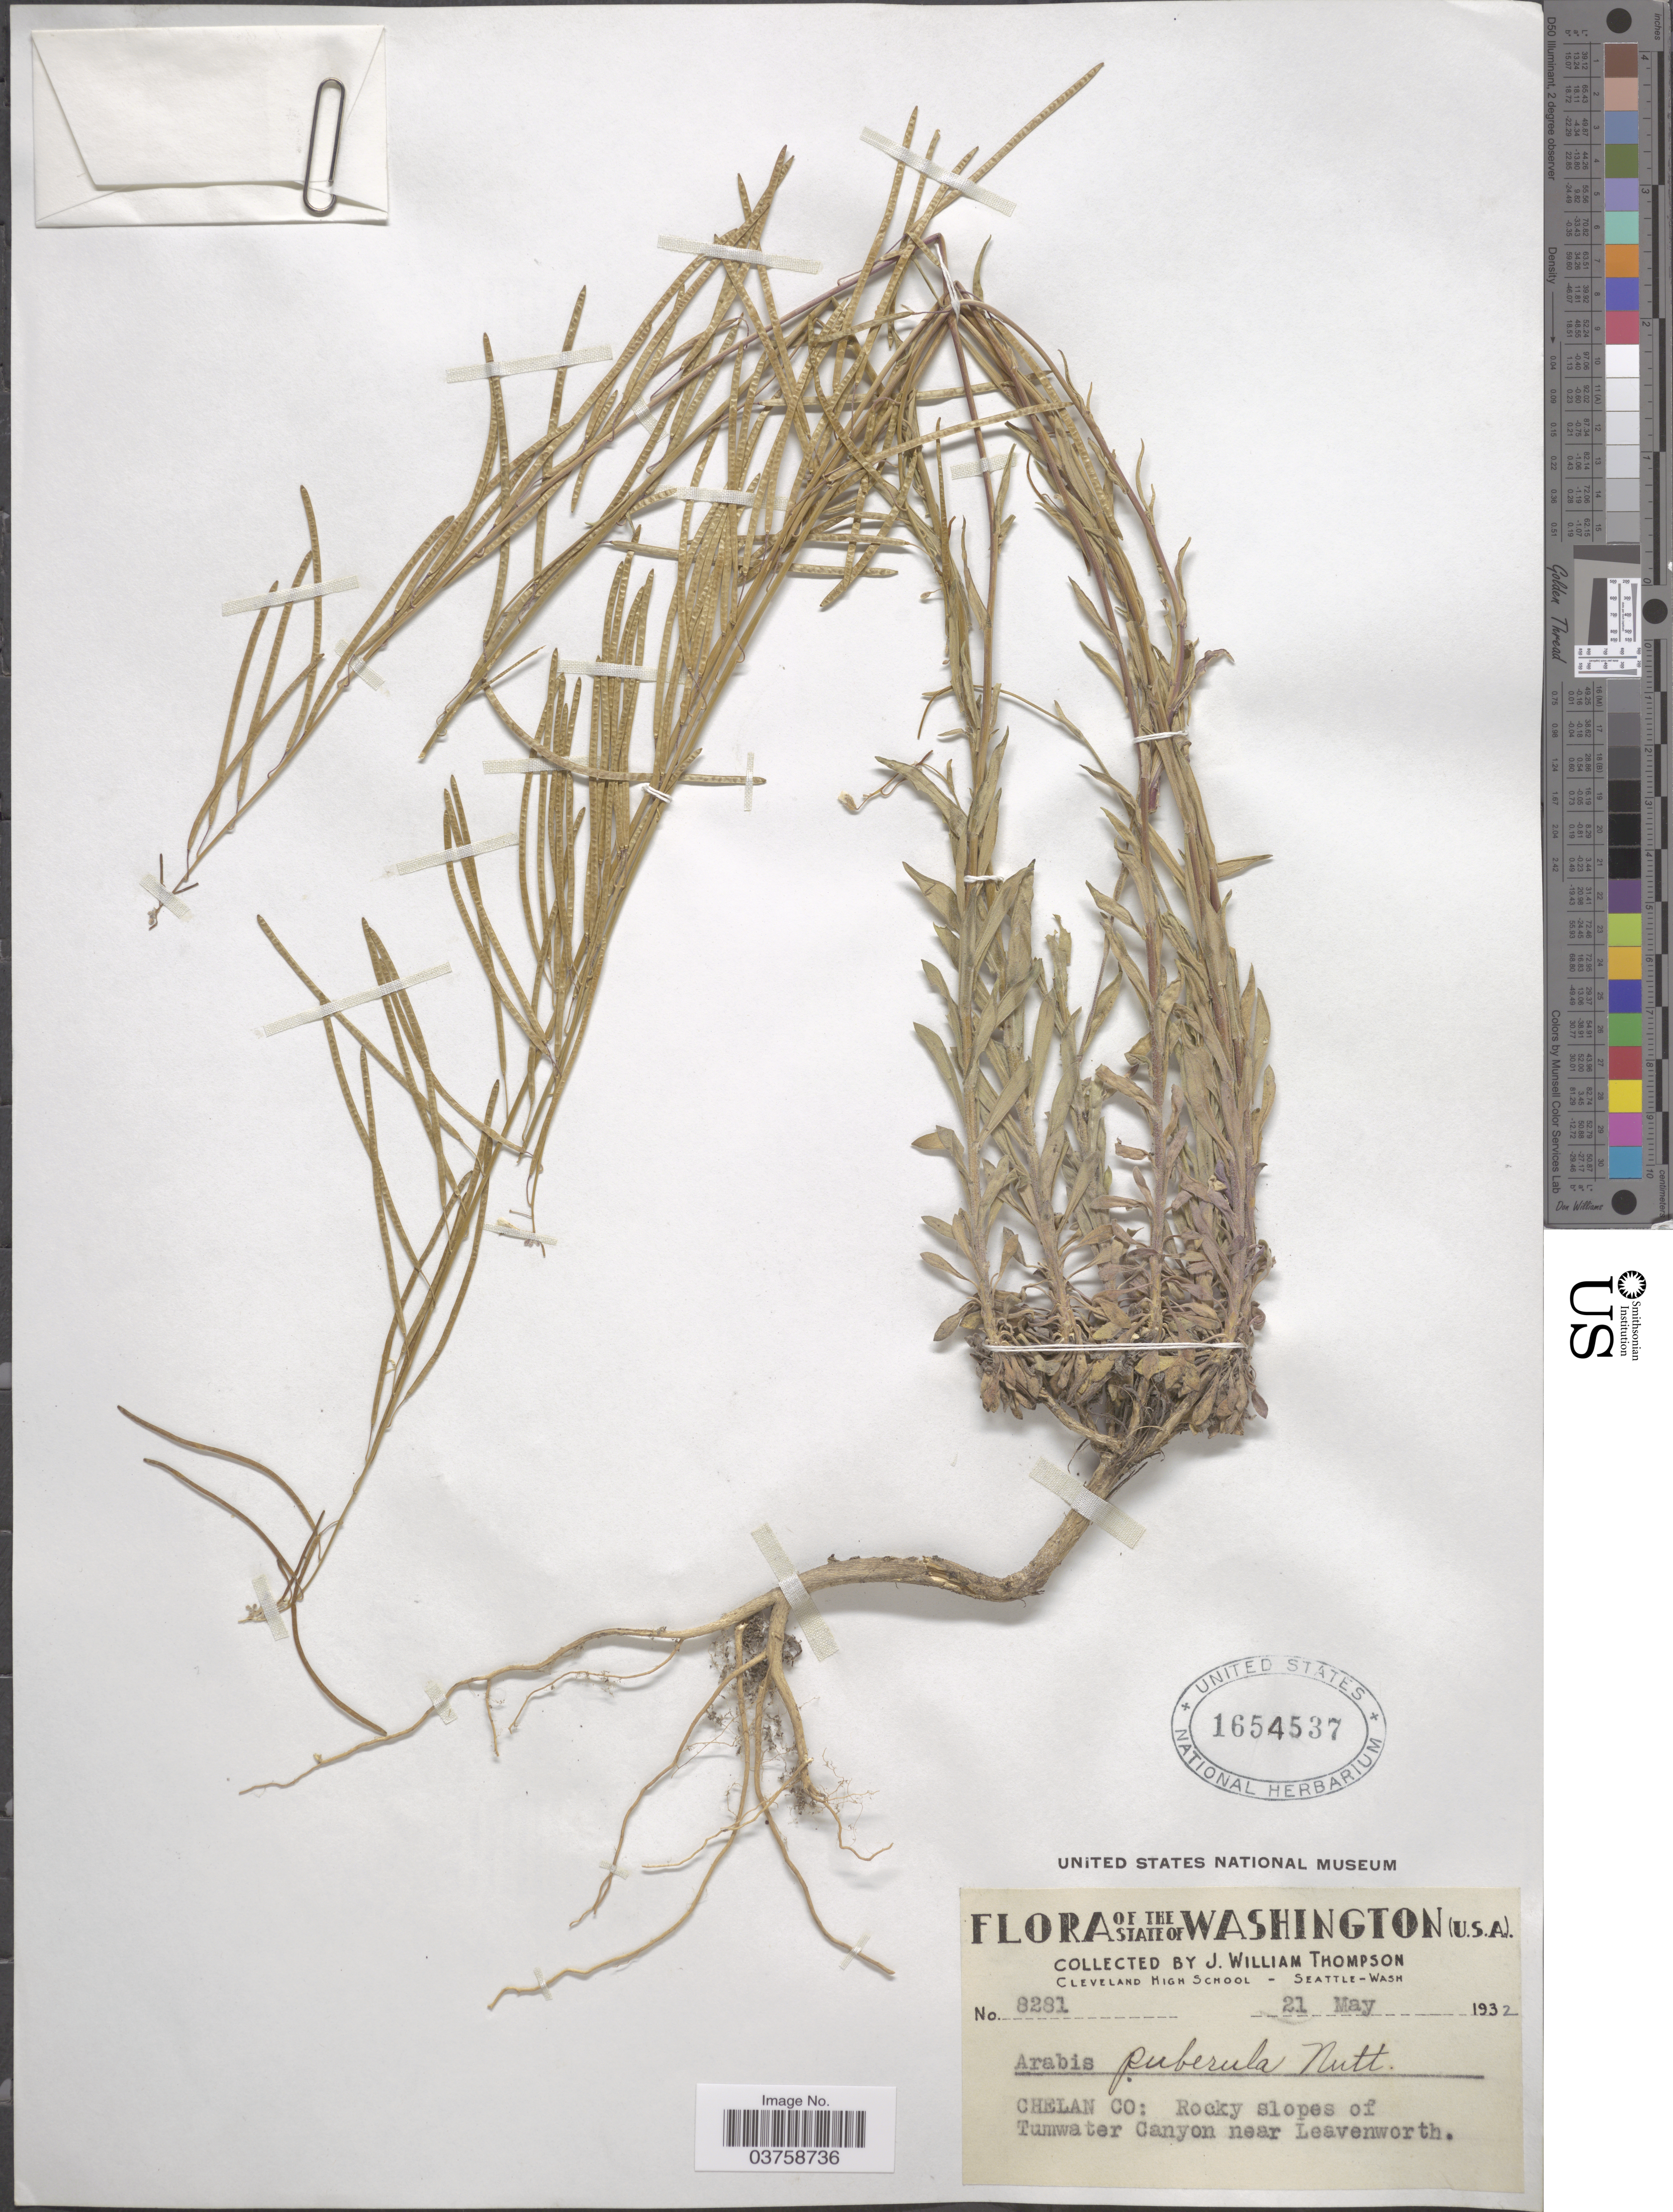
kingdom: Plantae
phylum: Tracheophyta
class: Magnoliopsida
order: Brassicales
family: Brassicaceae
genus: Arabis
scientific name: Arabis puberula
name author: Nutt.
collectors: J. W. Thompson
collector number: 8281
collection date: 1932-05-21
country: United States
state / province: Washington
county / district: Chelan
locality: The State of Washington. Chelan Co: Rocky slopes of Tumwater Canyon near Leavenworth.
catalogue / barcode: US 1654537